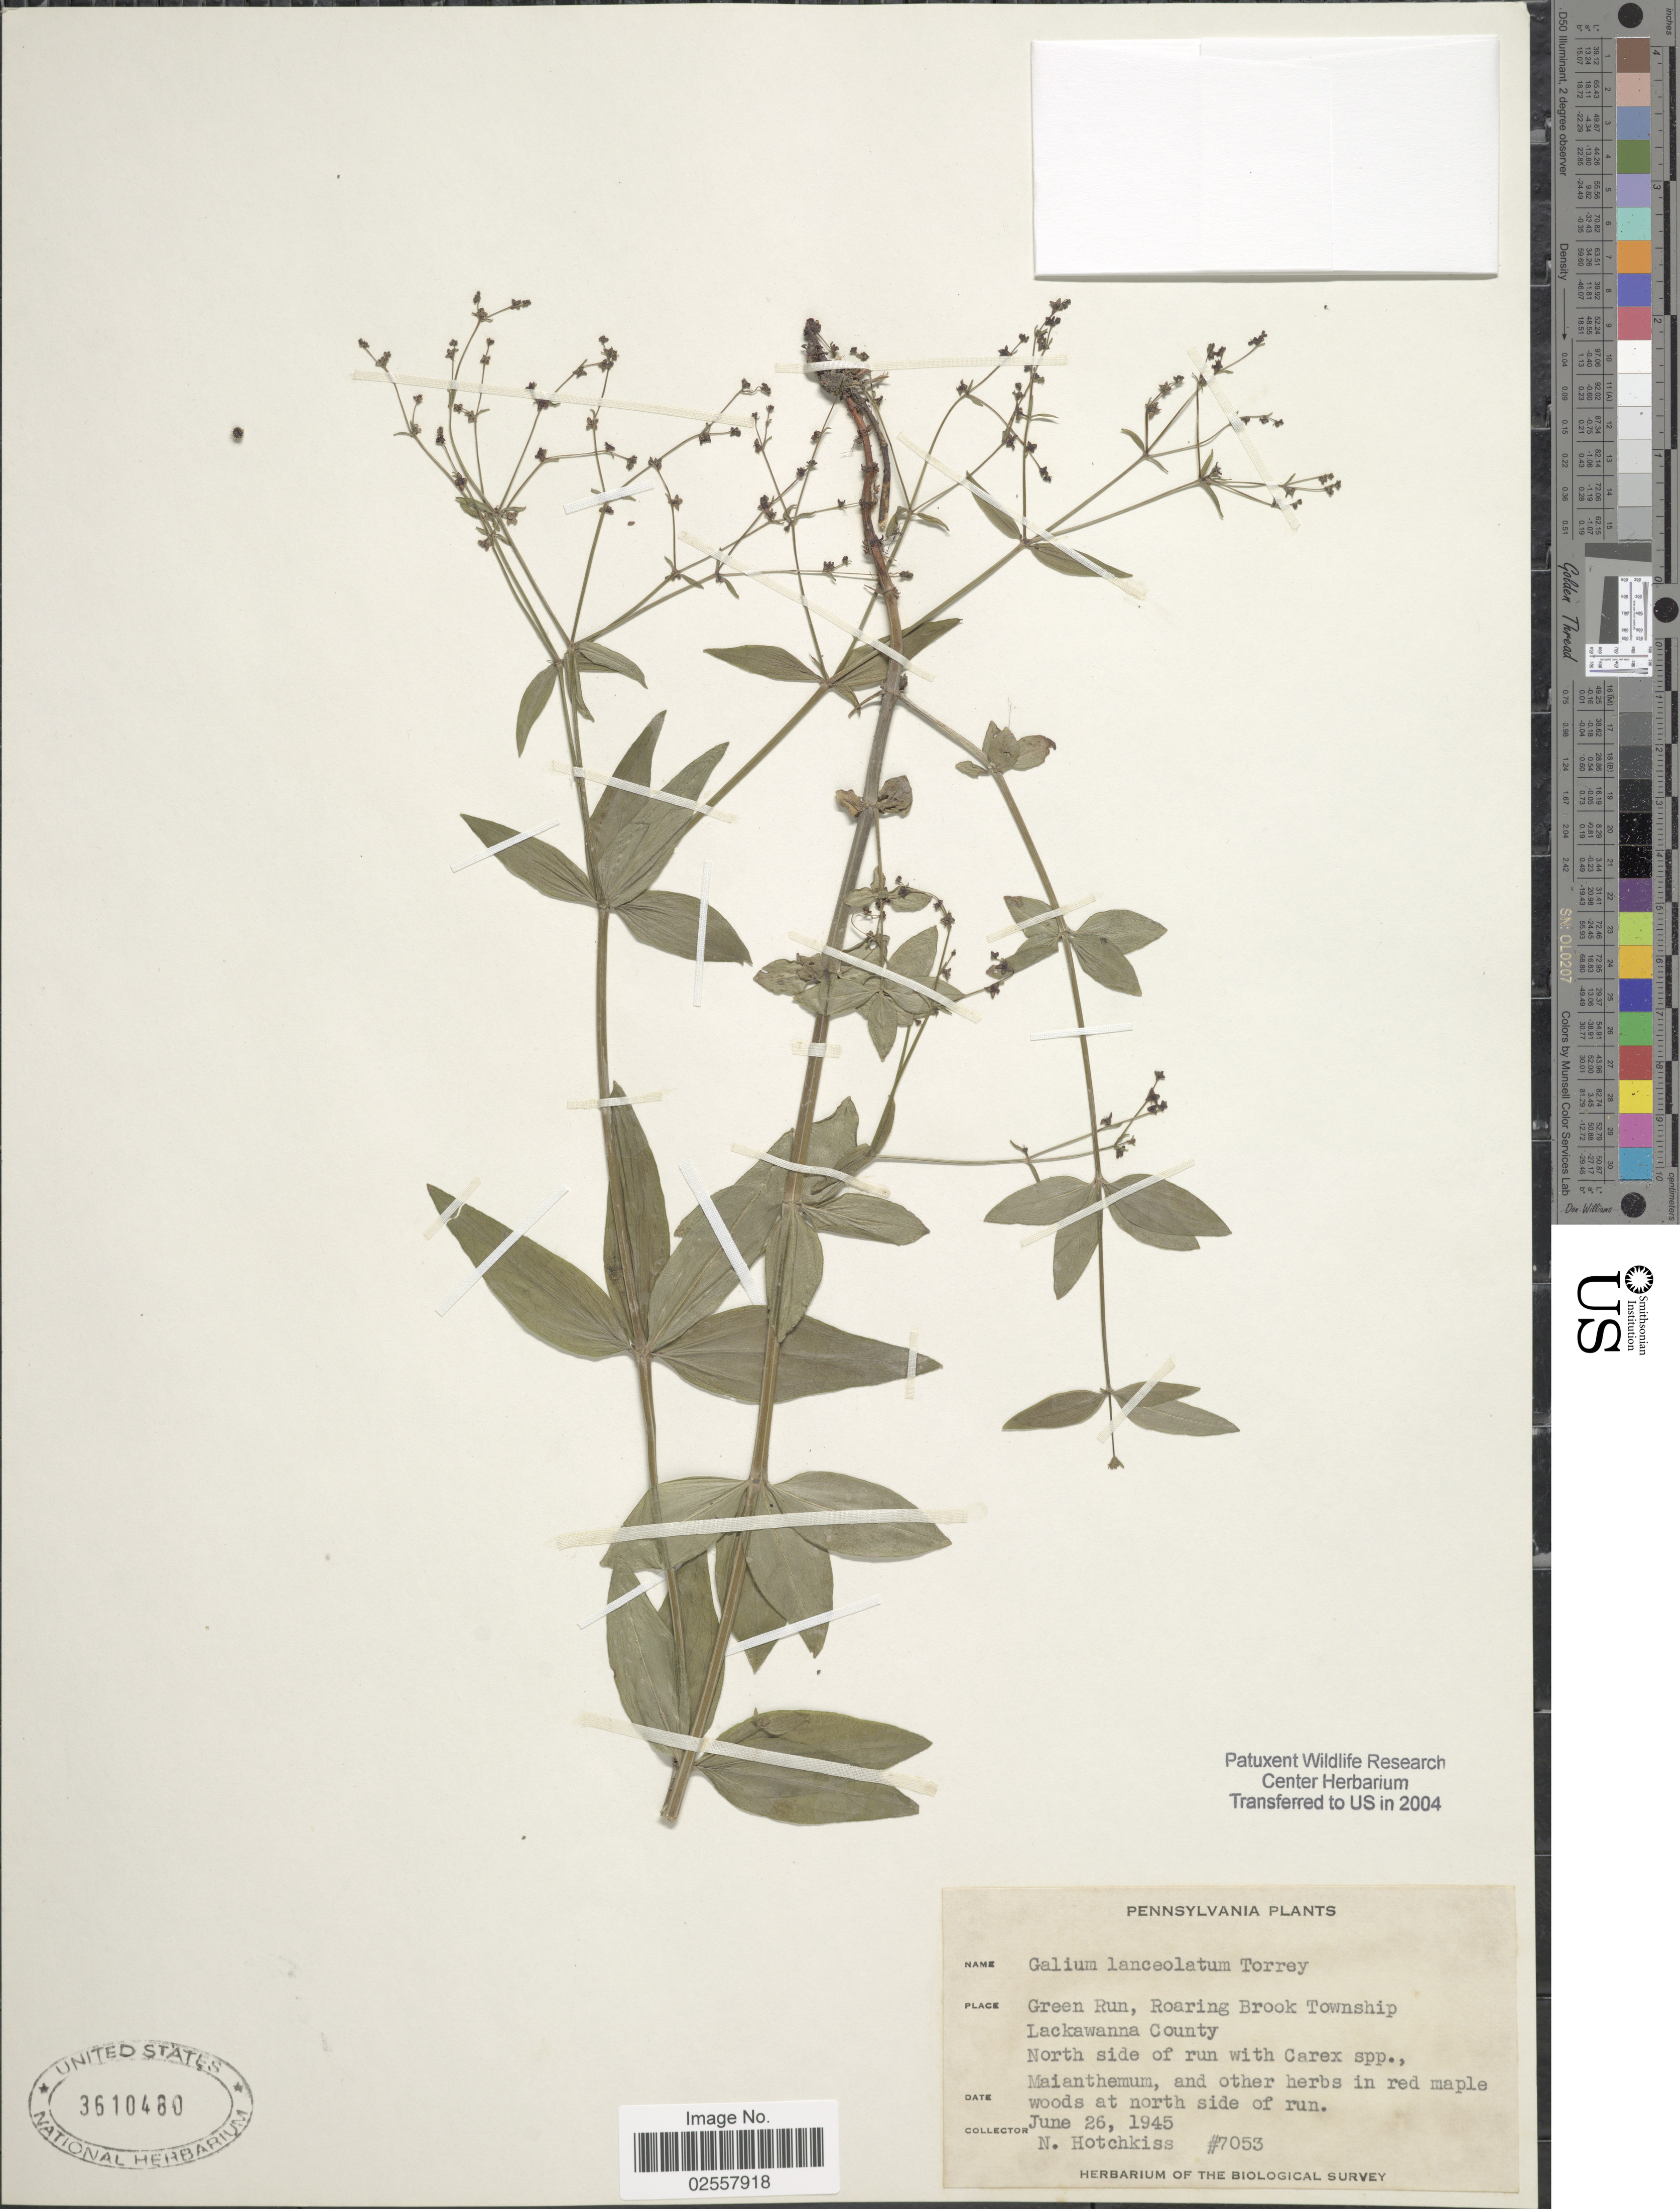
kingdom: Plantae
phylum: Tracheophyta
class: Magnoliopsida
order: Gentianales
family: Rubiaceae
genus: Galium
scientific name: Galium lanceolatum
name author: (Torr. & A. Gray) Torr.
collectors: N. Hotchkiss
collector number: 7053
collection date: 1945-06-26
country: United States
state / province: Pennsylvania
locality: Green Run, Roaring Brook Township Lackawanna County, North side of run with Carex spp.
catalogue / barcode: US 3610480